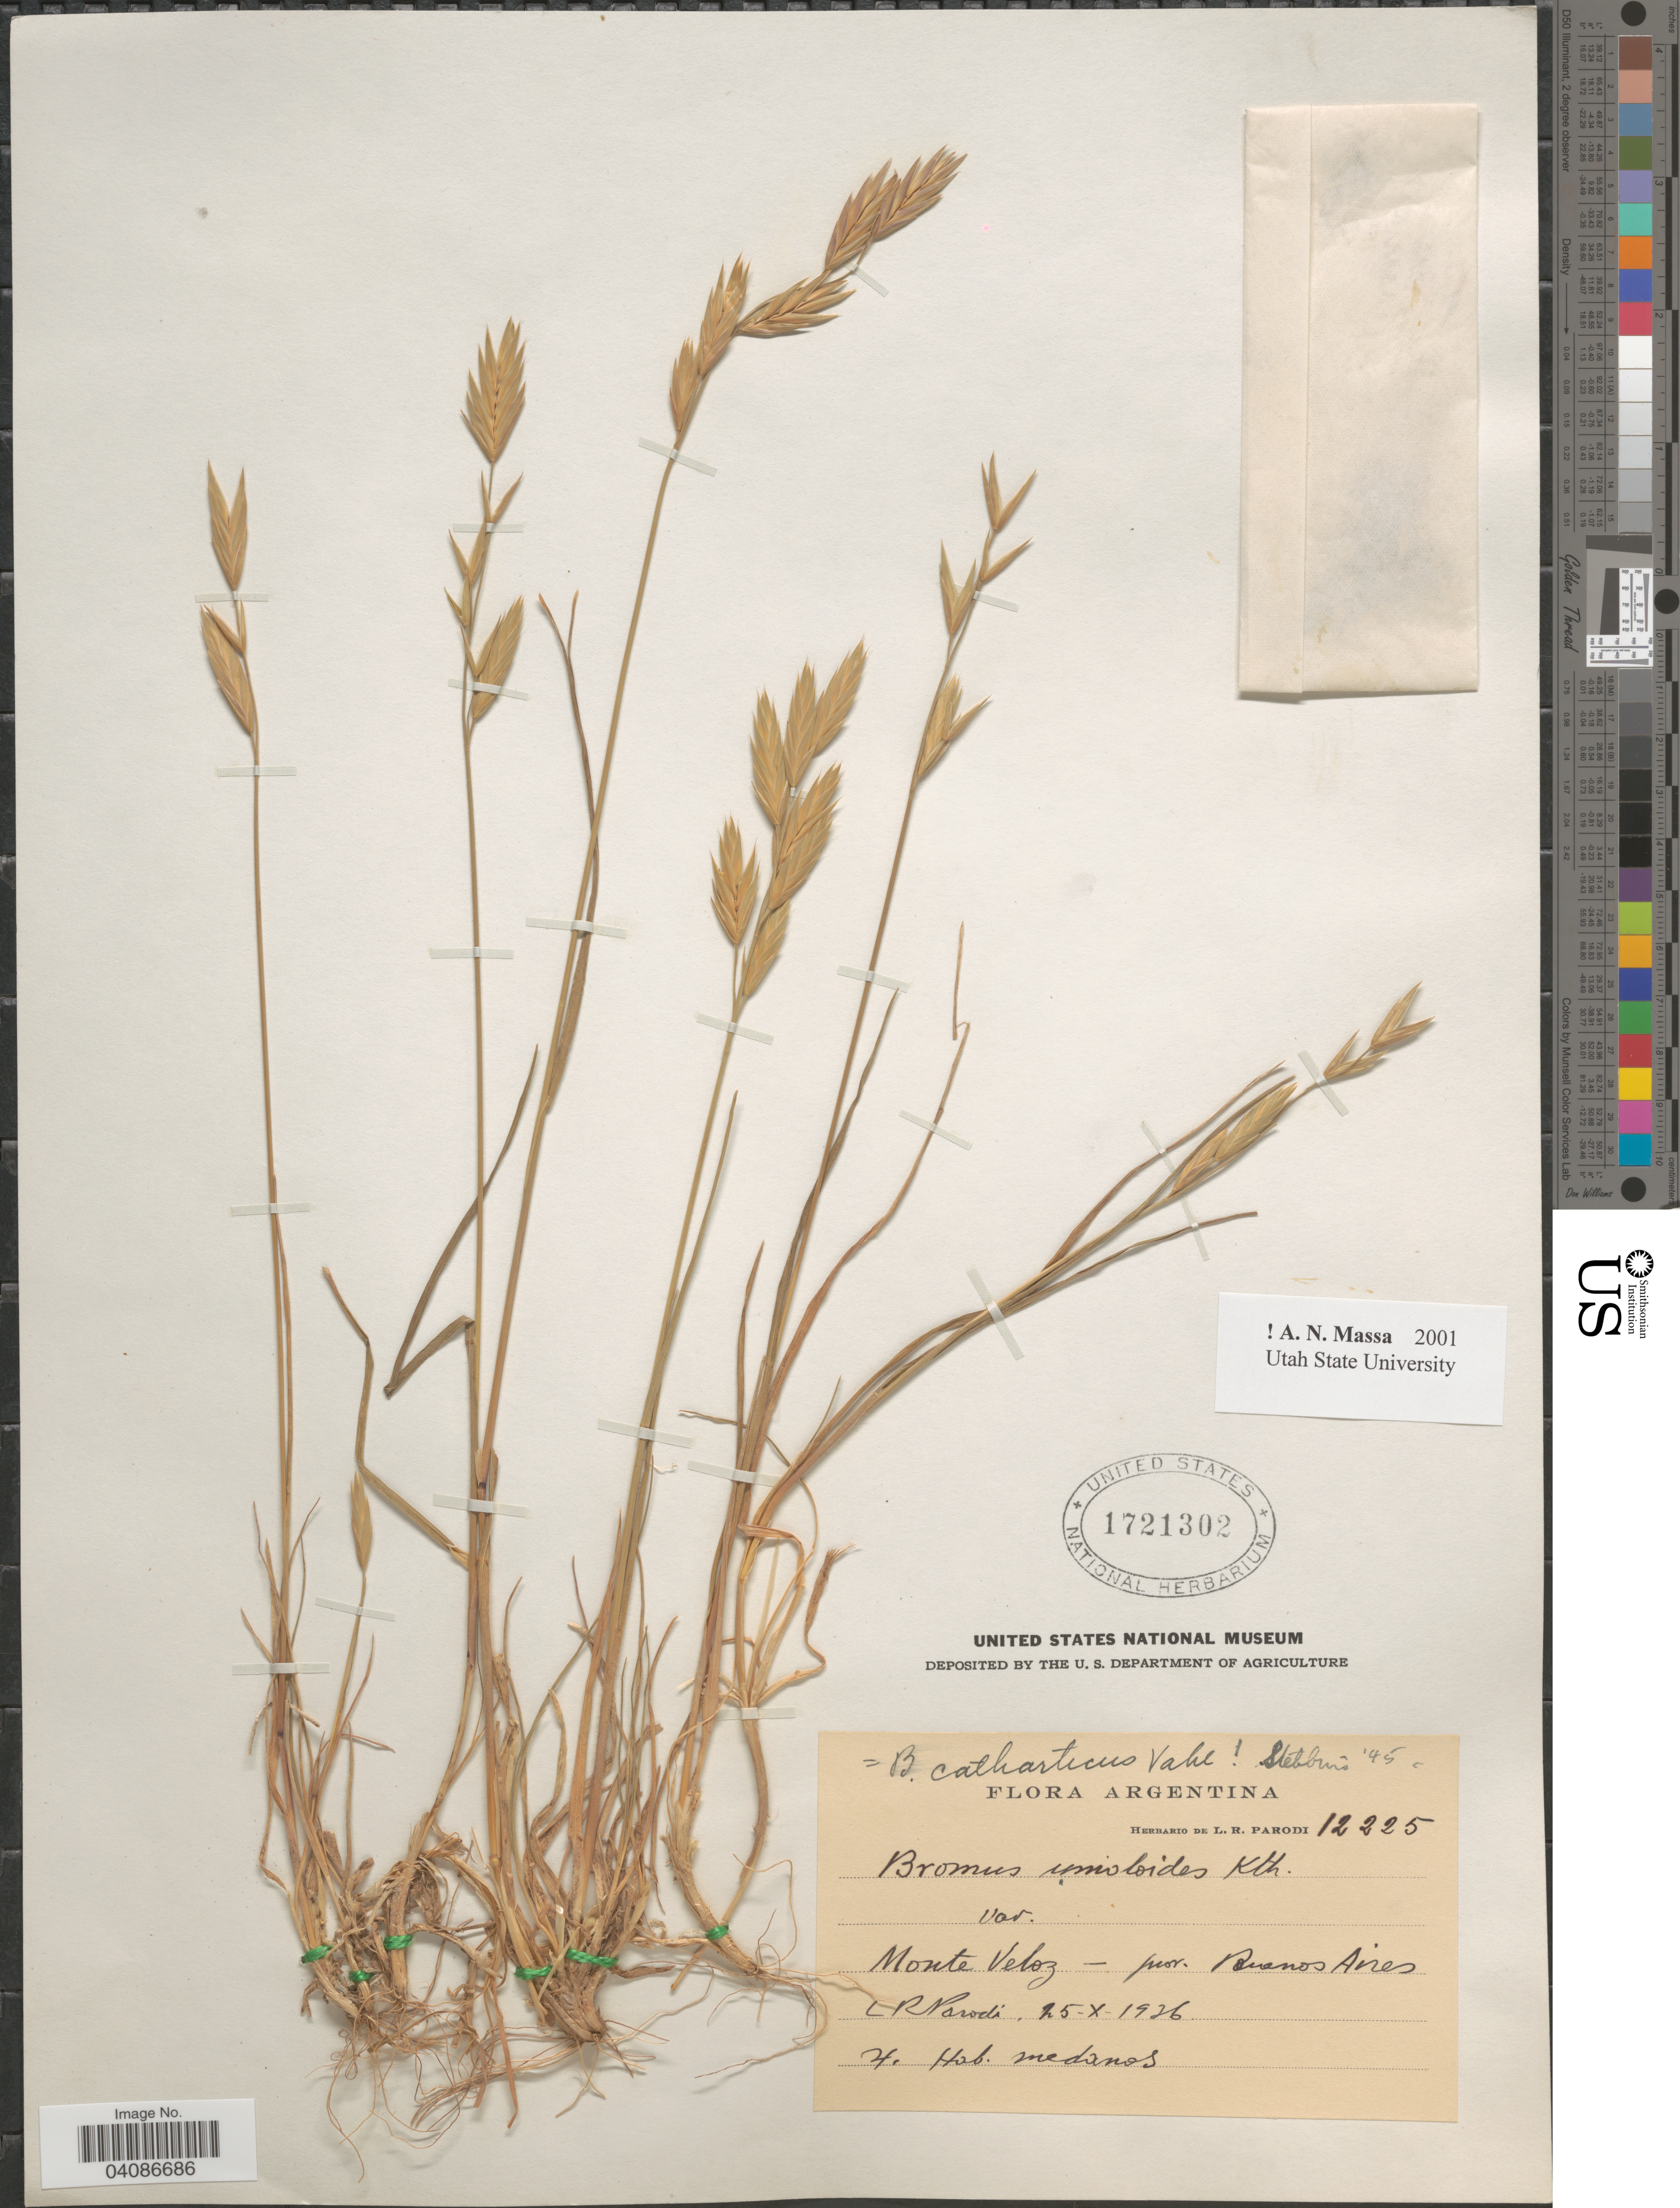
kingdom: Plantae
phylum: Tracheophyta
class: Liliopsida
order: Poales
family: Poaceae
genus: Bromus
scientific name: Bromus catharticus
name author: Vahl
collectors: L. R. Parodi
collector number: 12225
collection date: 1936-10-25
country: Argentina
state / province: Buenos Aires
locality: Monte Veloz.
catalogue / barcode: US 1721302